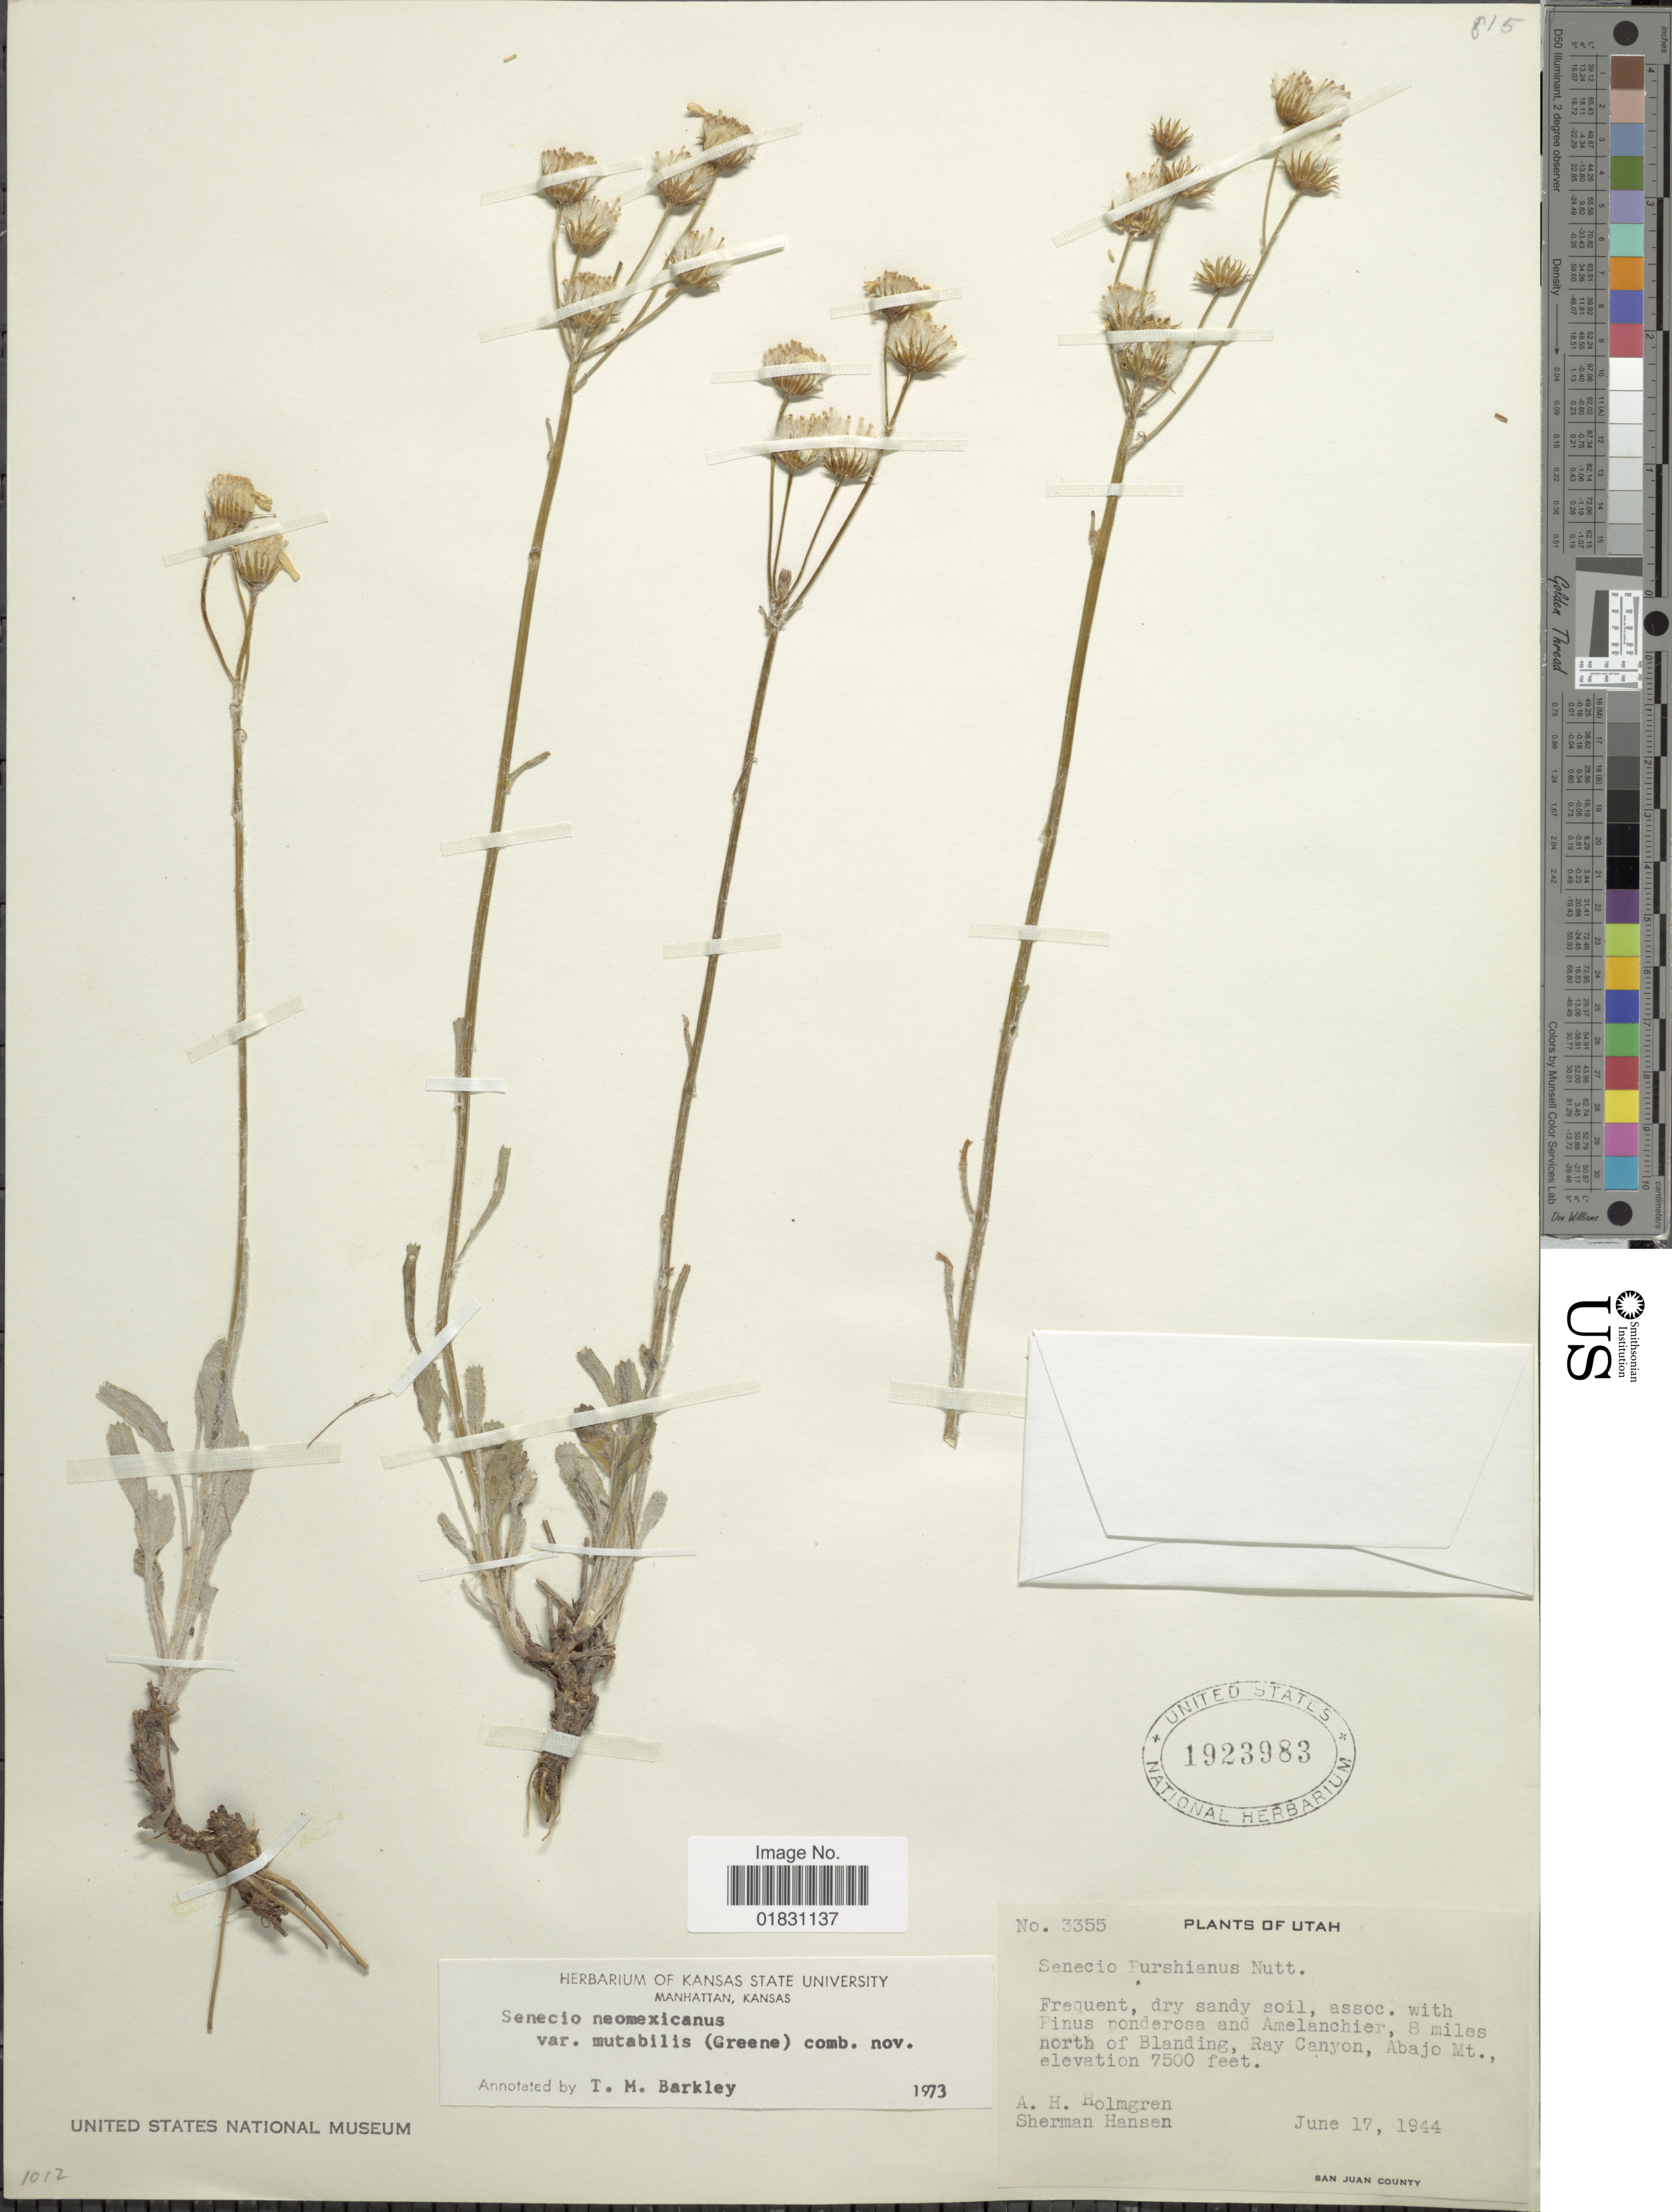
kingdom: Plantae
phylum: Tracheophyta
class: Magnoliopsida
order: Asterales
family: Asteraceae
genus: Packera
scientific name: Packera neomexicana var. mutabilis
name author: (Greene) W.A. Weber & Á. Löve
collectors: A. H. Holmgren & S. Hansen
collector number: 3355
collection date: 1944-06-17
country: United States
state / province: Utah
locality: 8 miles north of Blanding, Ray Canyon, Abajo Mt.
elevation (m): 2286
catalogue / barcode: US 1923983